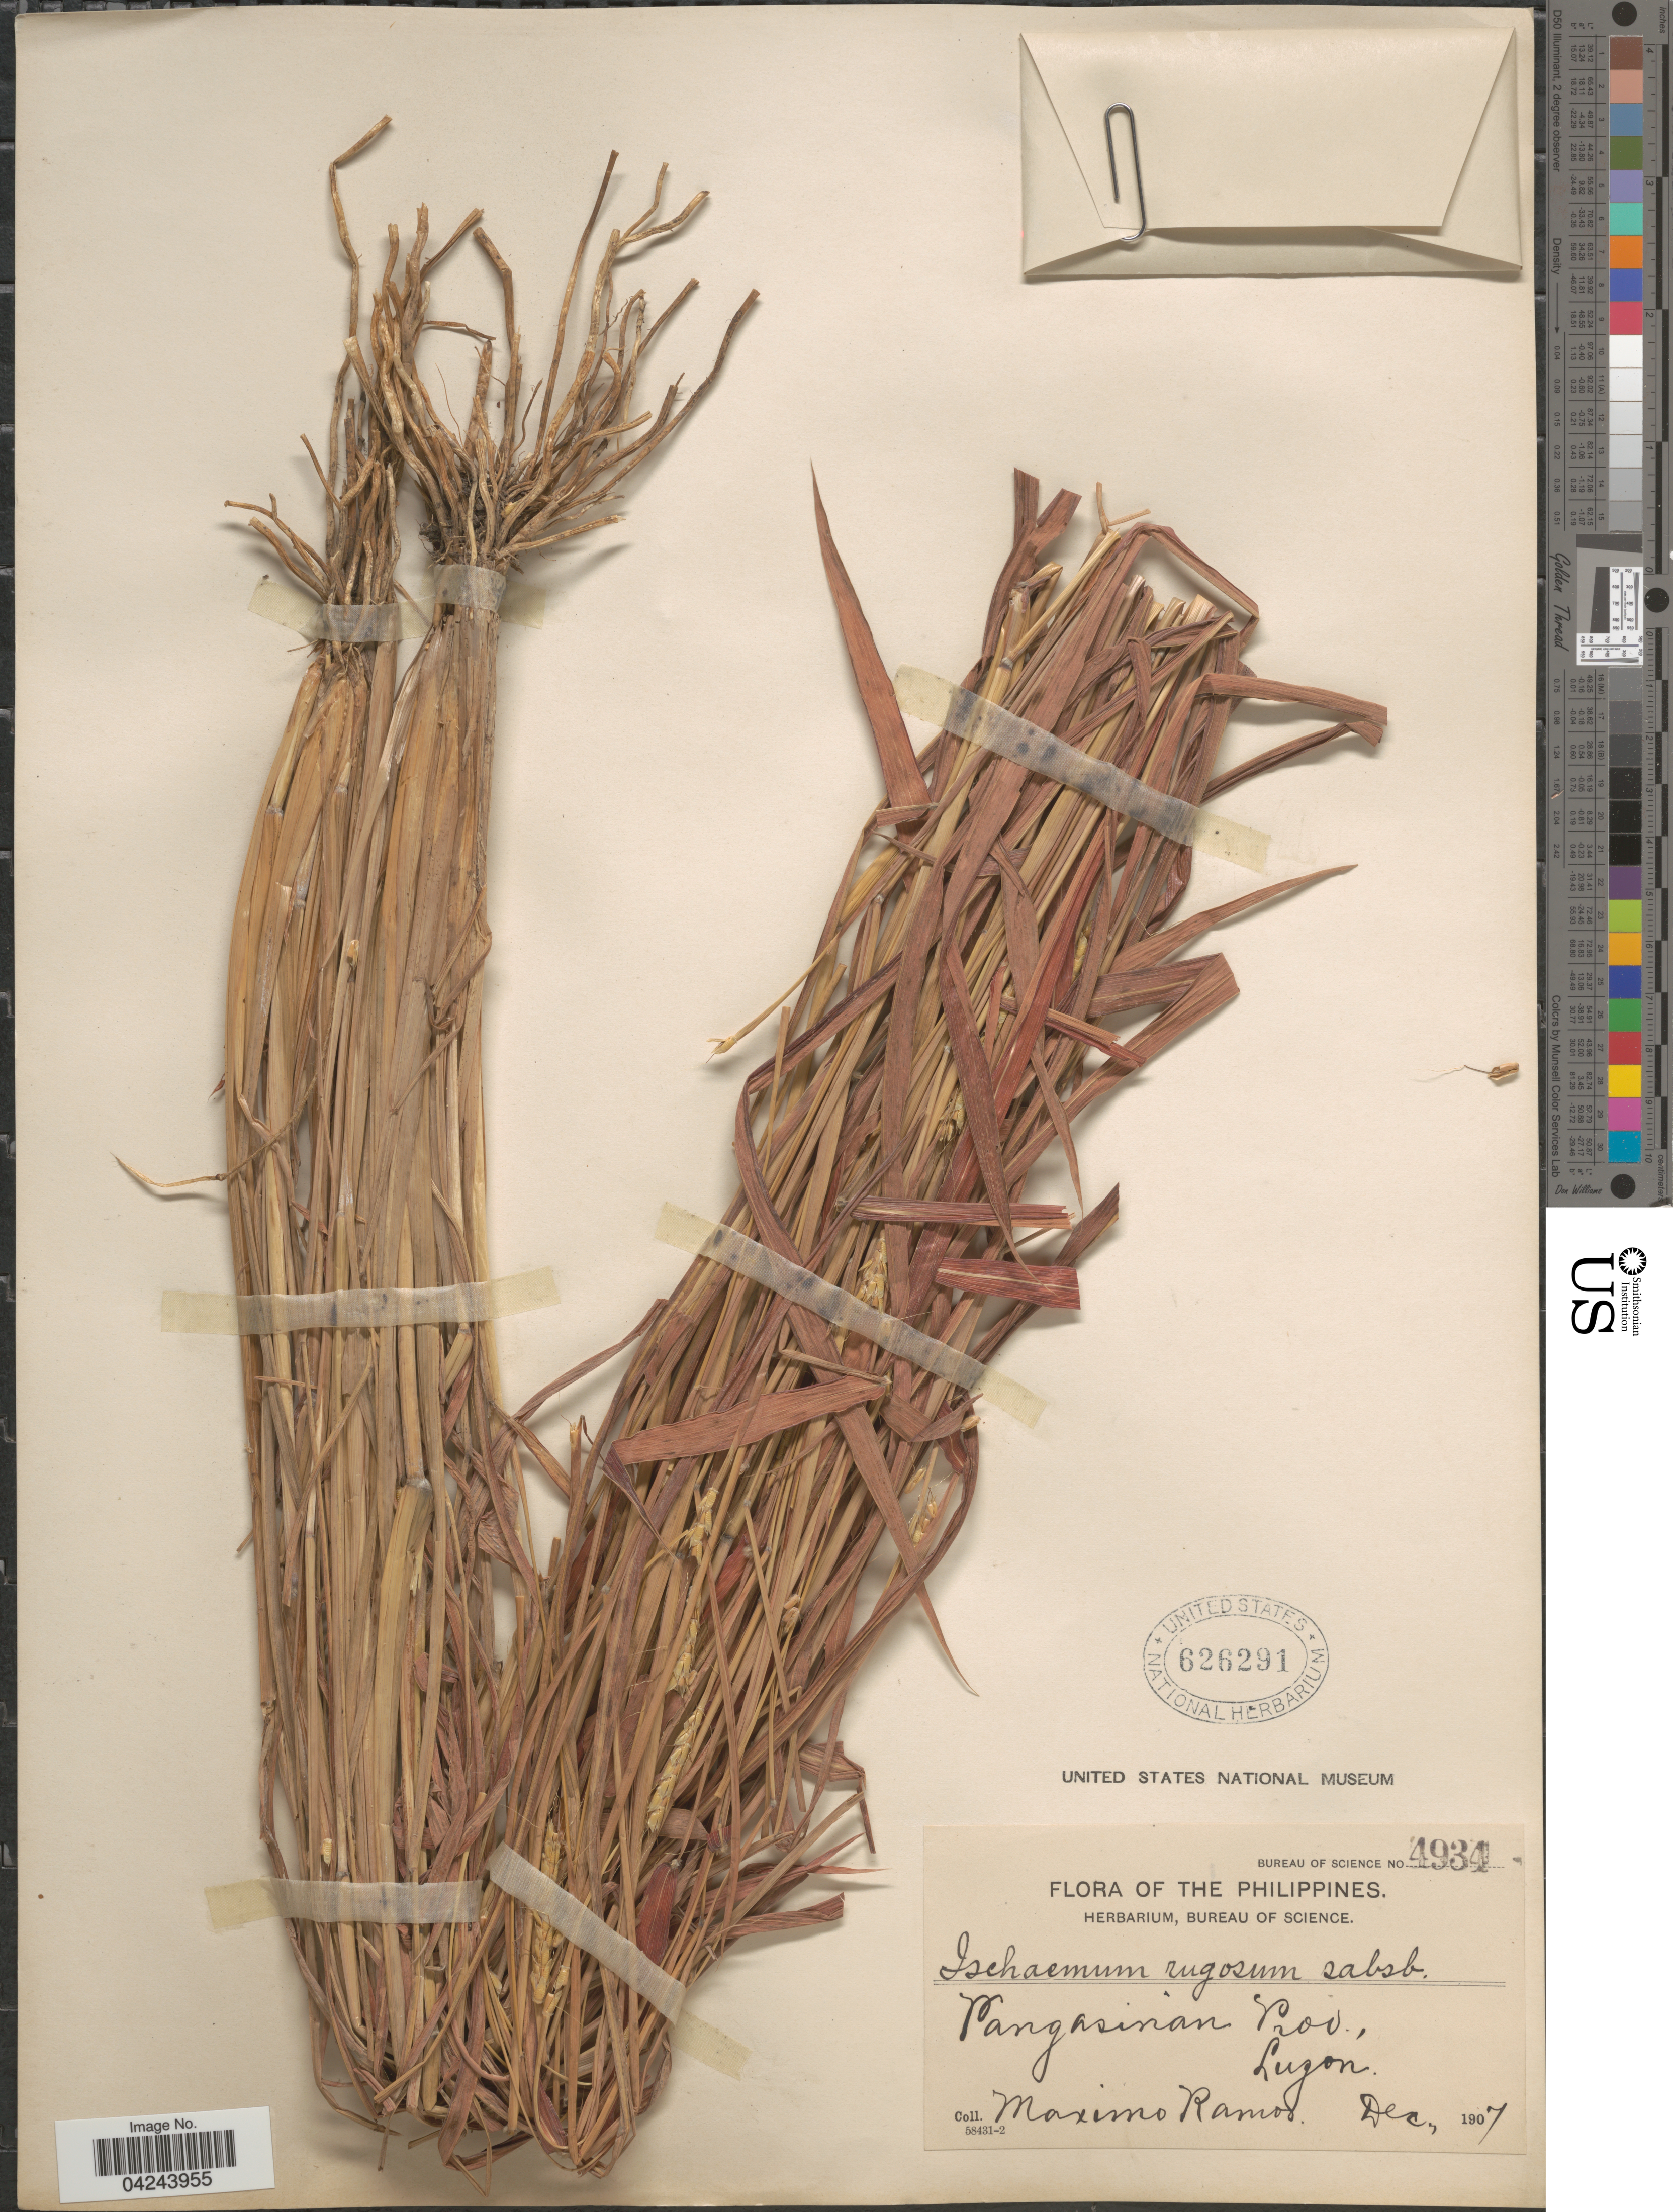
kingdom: Plantae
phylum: Tracheophyta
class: Liliopsida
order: Poales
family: Poaceae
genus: Ischaemum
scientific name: Ischaemum rugosum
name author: Salisb.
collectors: M. Ramos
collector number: Bureau of Science 4934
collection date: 1907-12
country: Philippines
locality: Pangasinan Prov., Luzon.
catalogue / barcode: US 626291